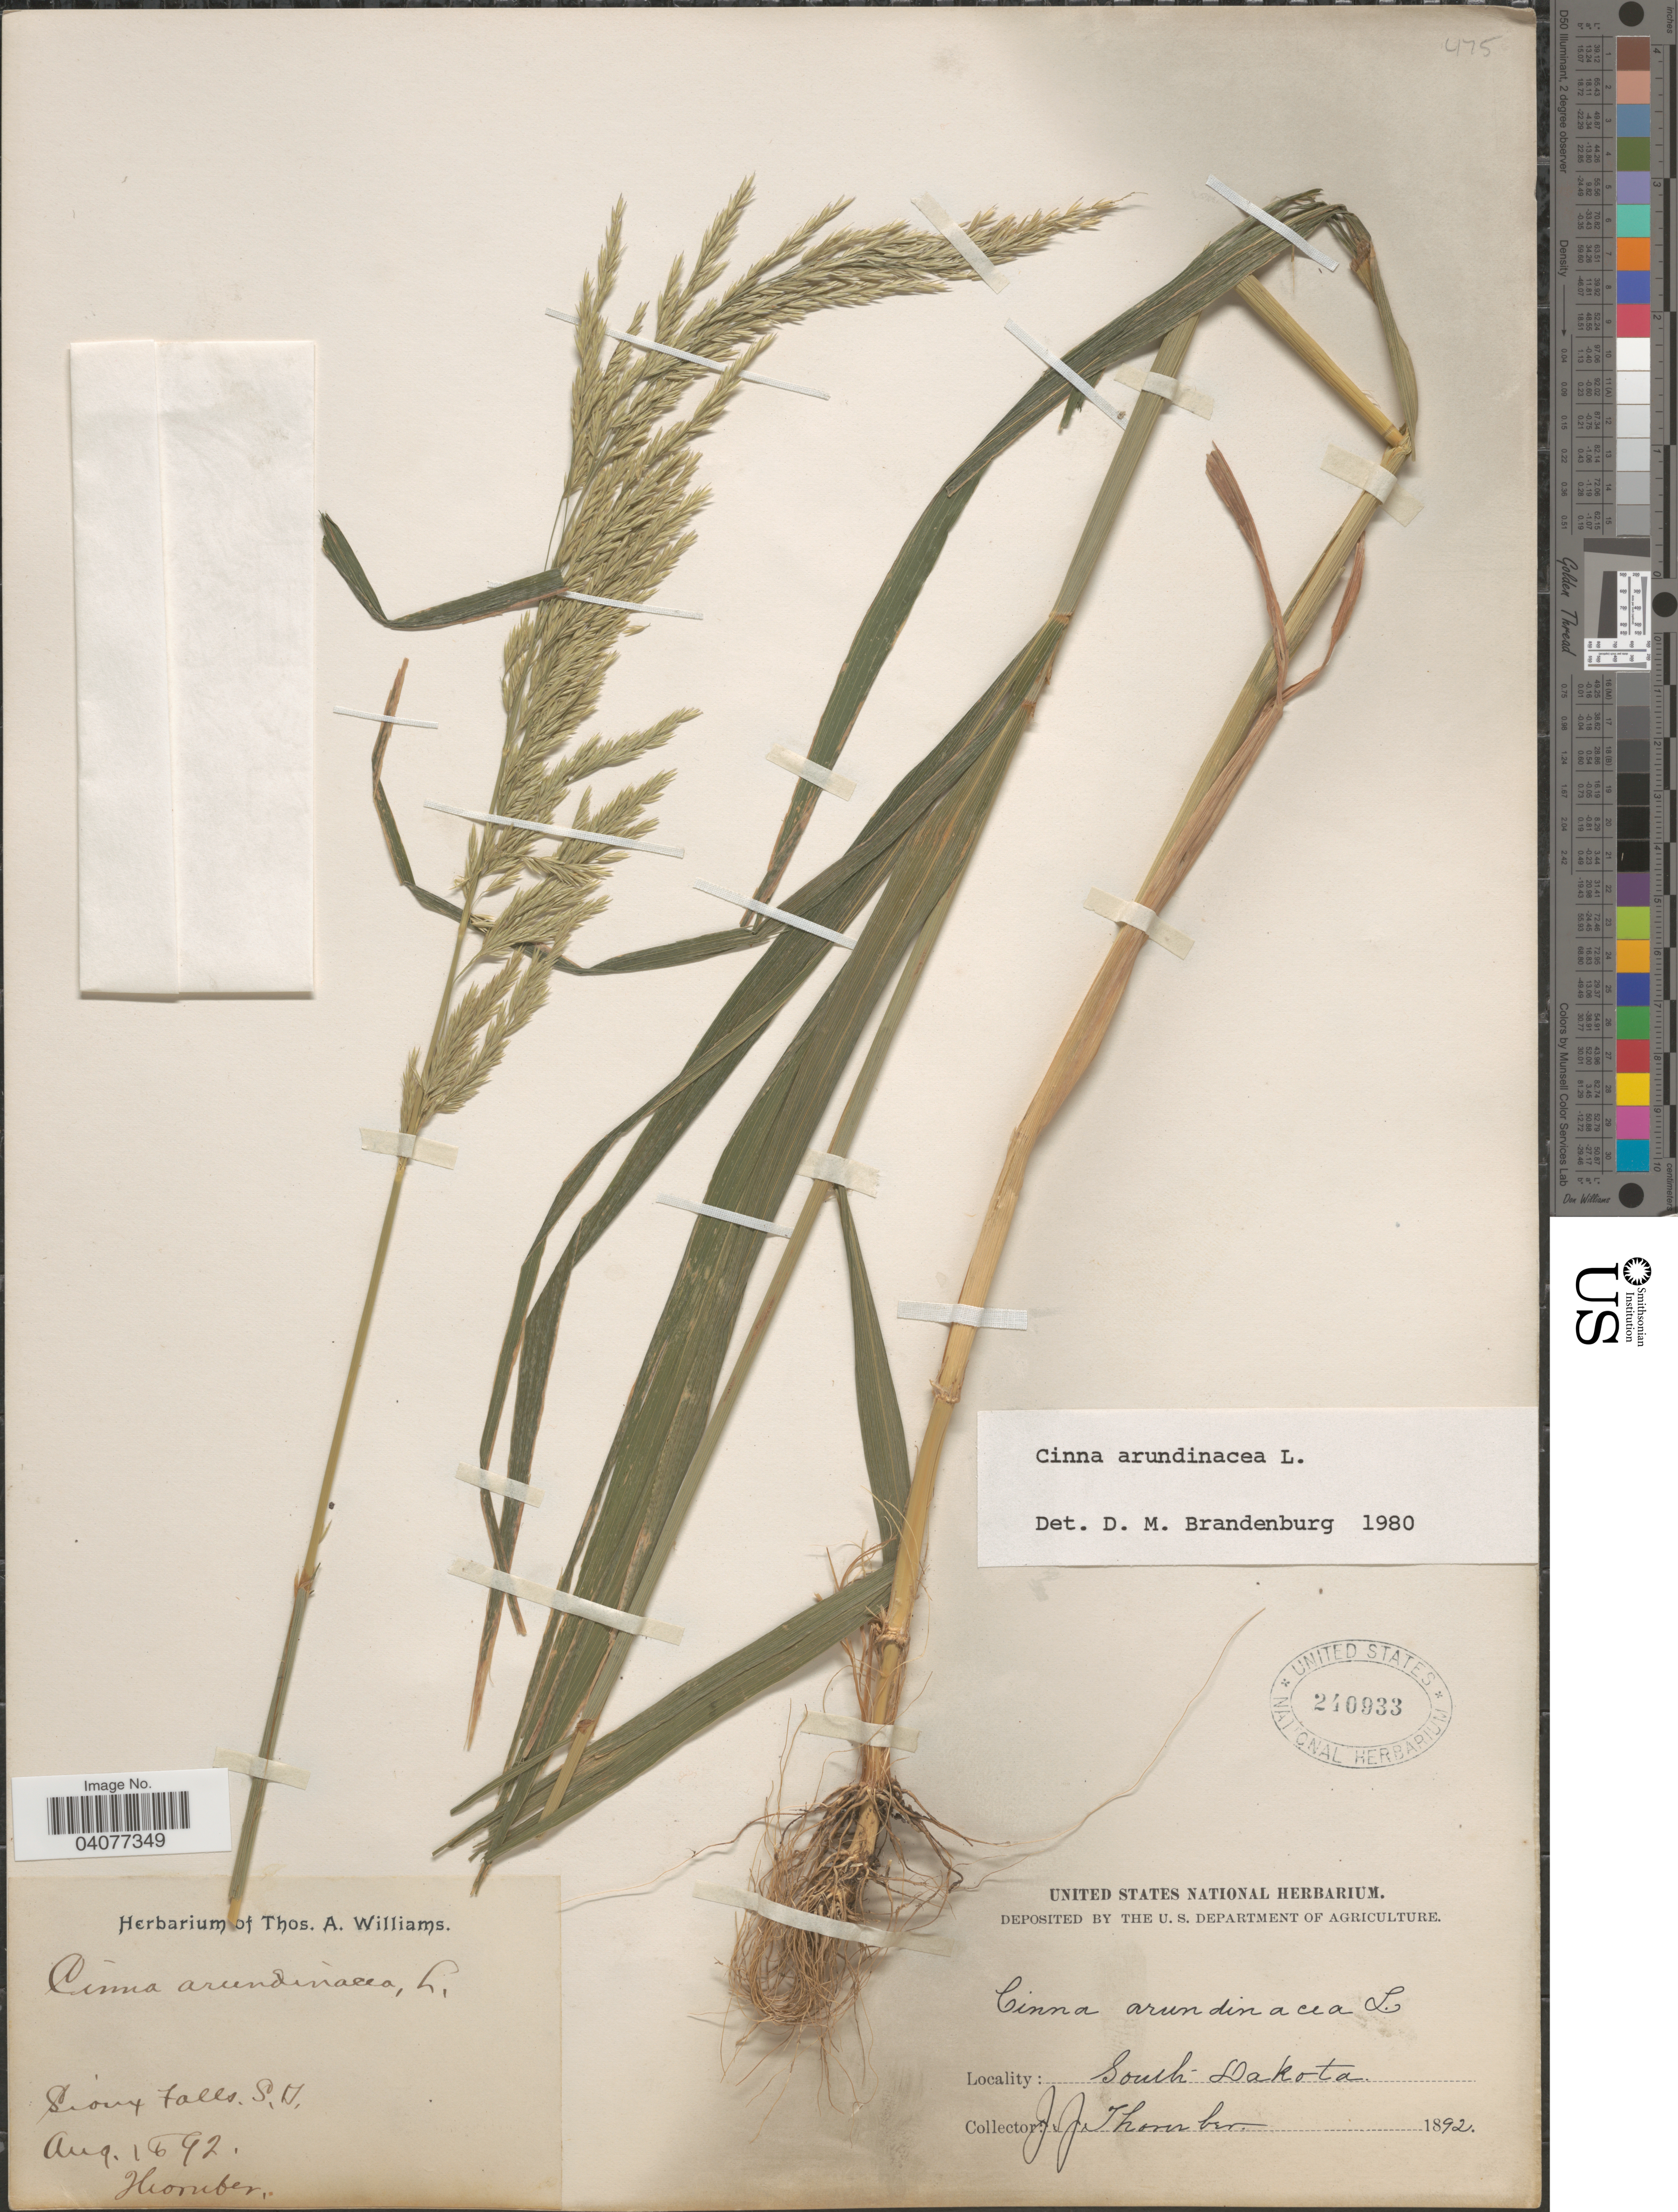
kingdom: Plantae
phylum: Tracheophyta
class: Liliopsida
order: Poales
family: Poaceae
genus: Cinna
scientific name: Cinna arundinacea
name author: L.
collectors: J. Thornber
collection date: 1892-08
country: United States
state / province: South Dakota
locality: Sioux Falls.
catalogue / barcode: US 240933